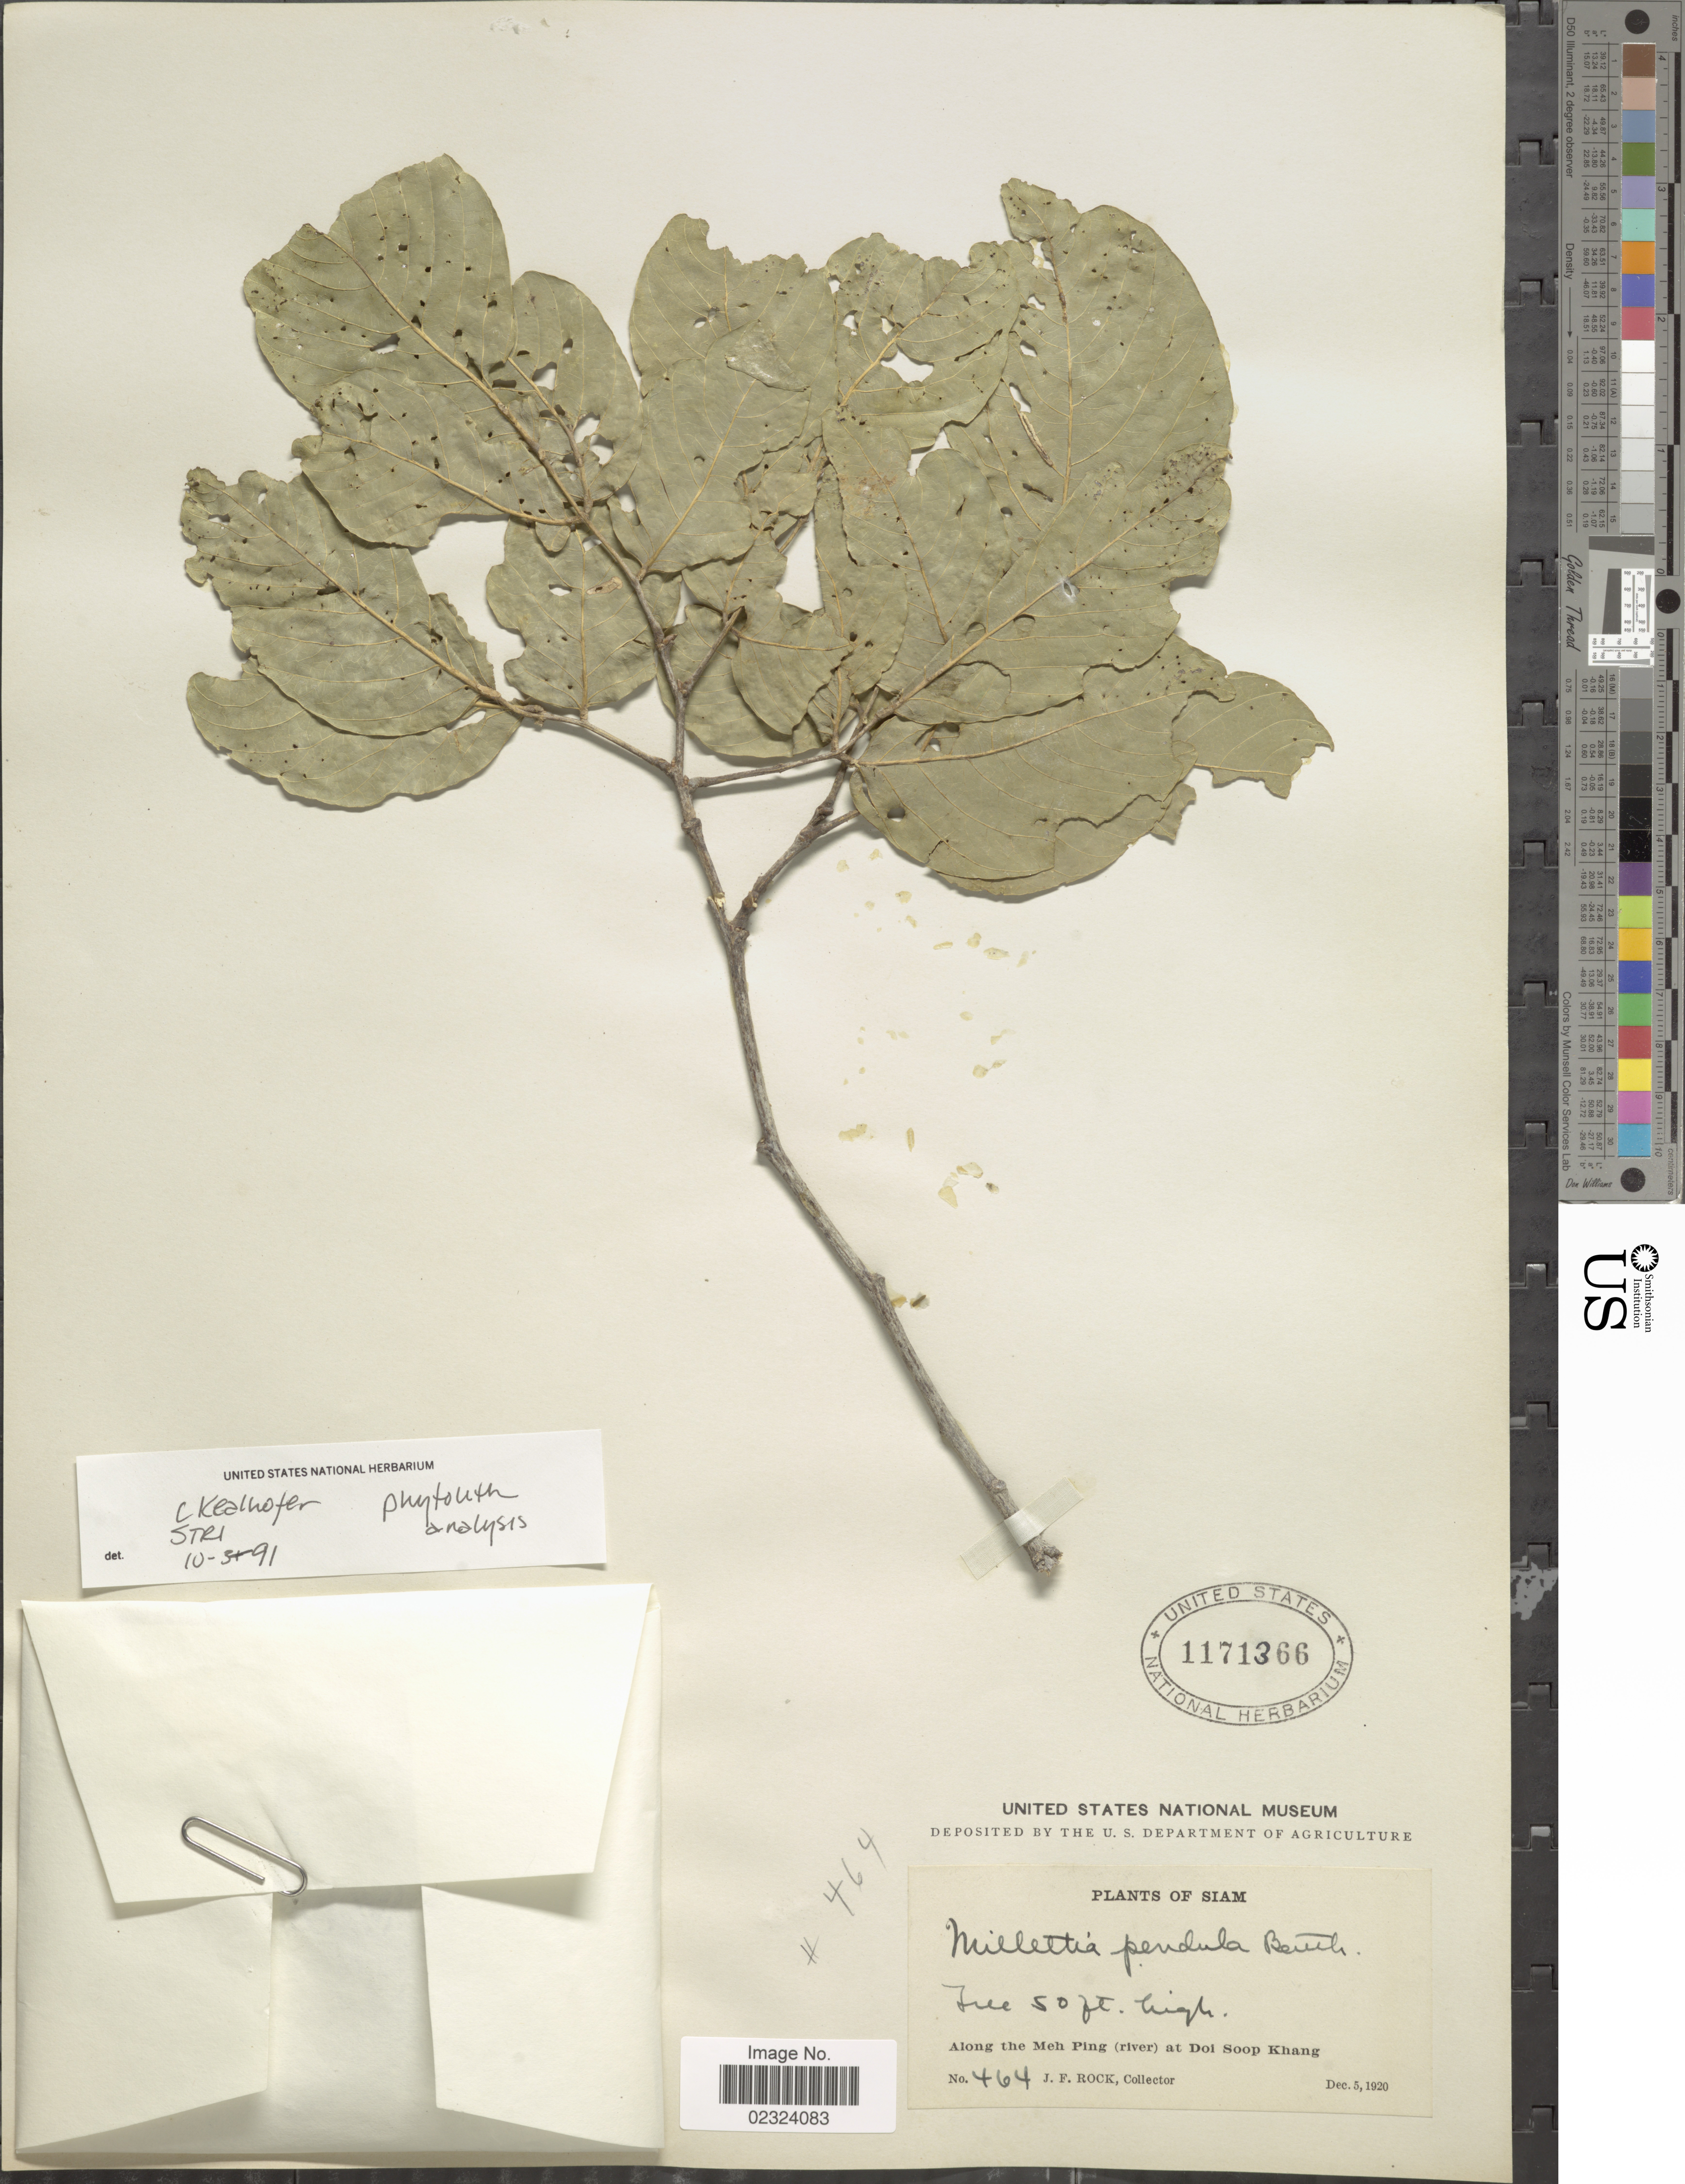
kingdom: Plantae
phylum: Tracheophyta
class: Magnoliopsida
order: Fabales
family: Fabaceae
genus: Millettia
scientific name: Millettia pendula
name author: Benth.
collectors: J. Rock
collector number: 464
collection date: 1920-12-05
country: Thailand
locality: Siam. Along the Meh Ping (river) at Doi Soop Khang.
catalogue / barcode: US 1171366